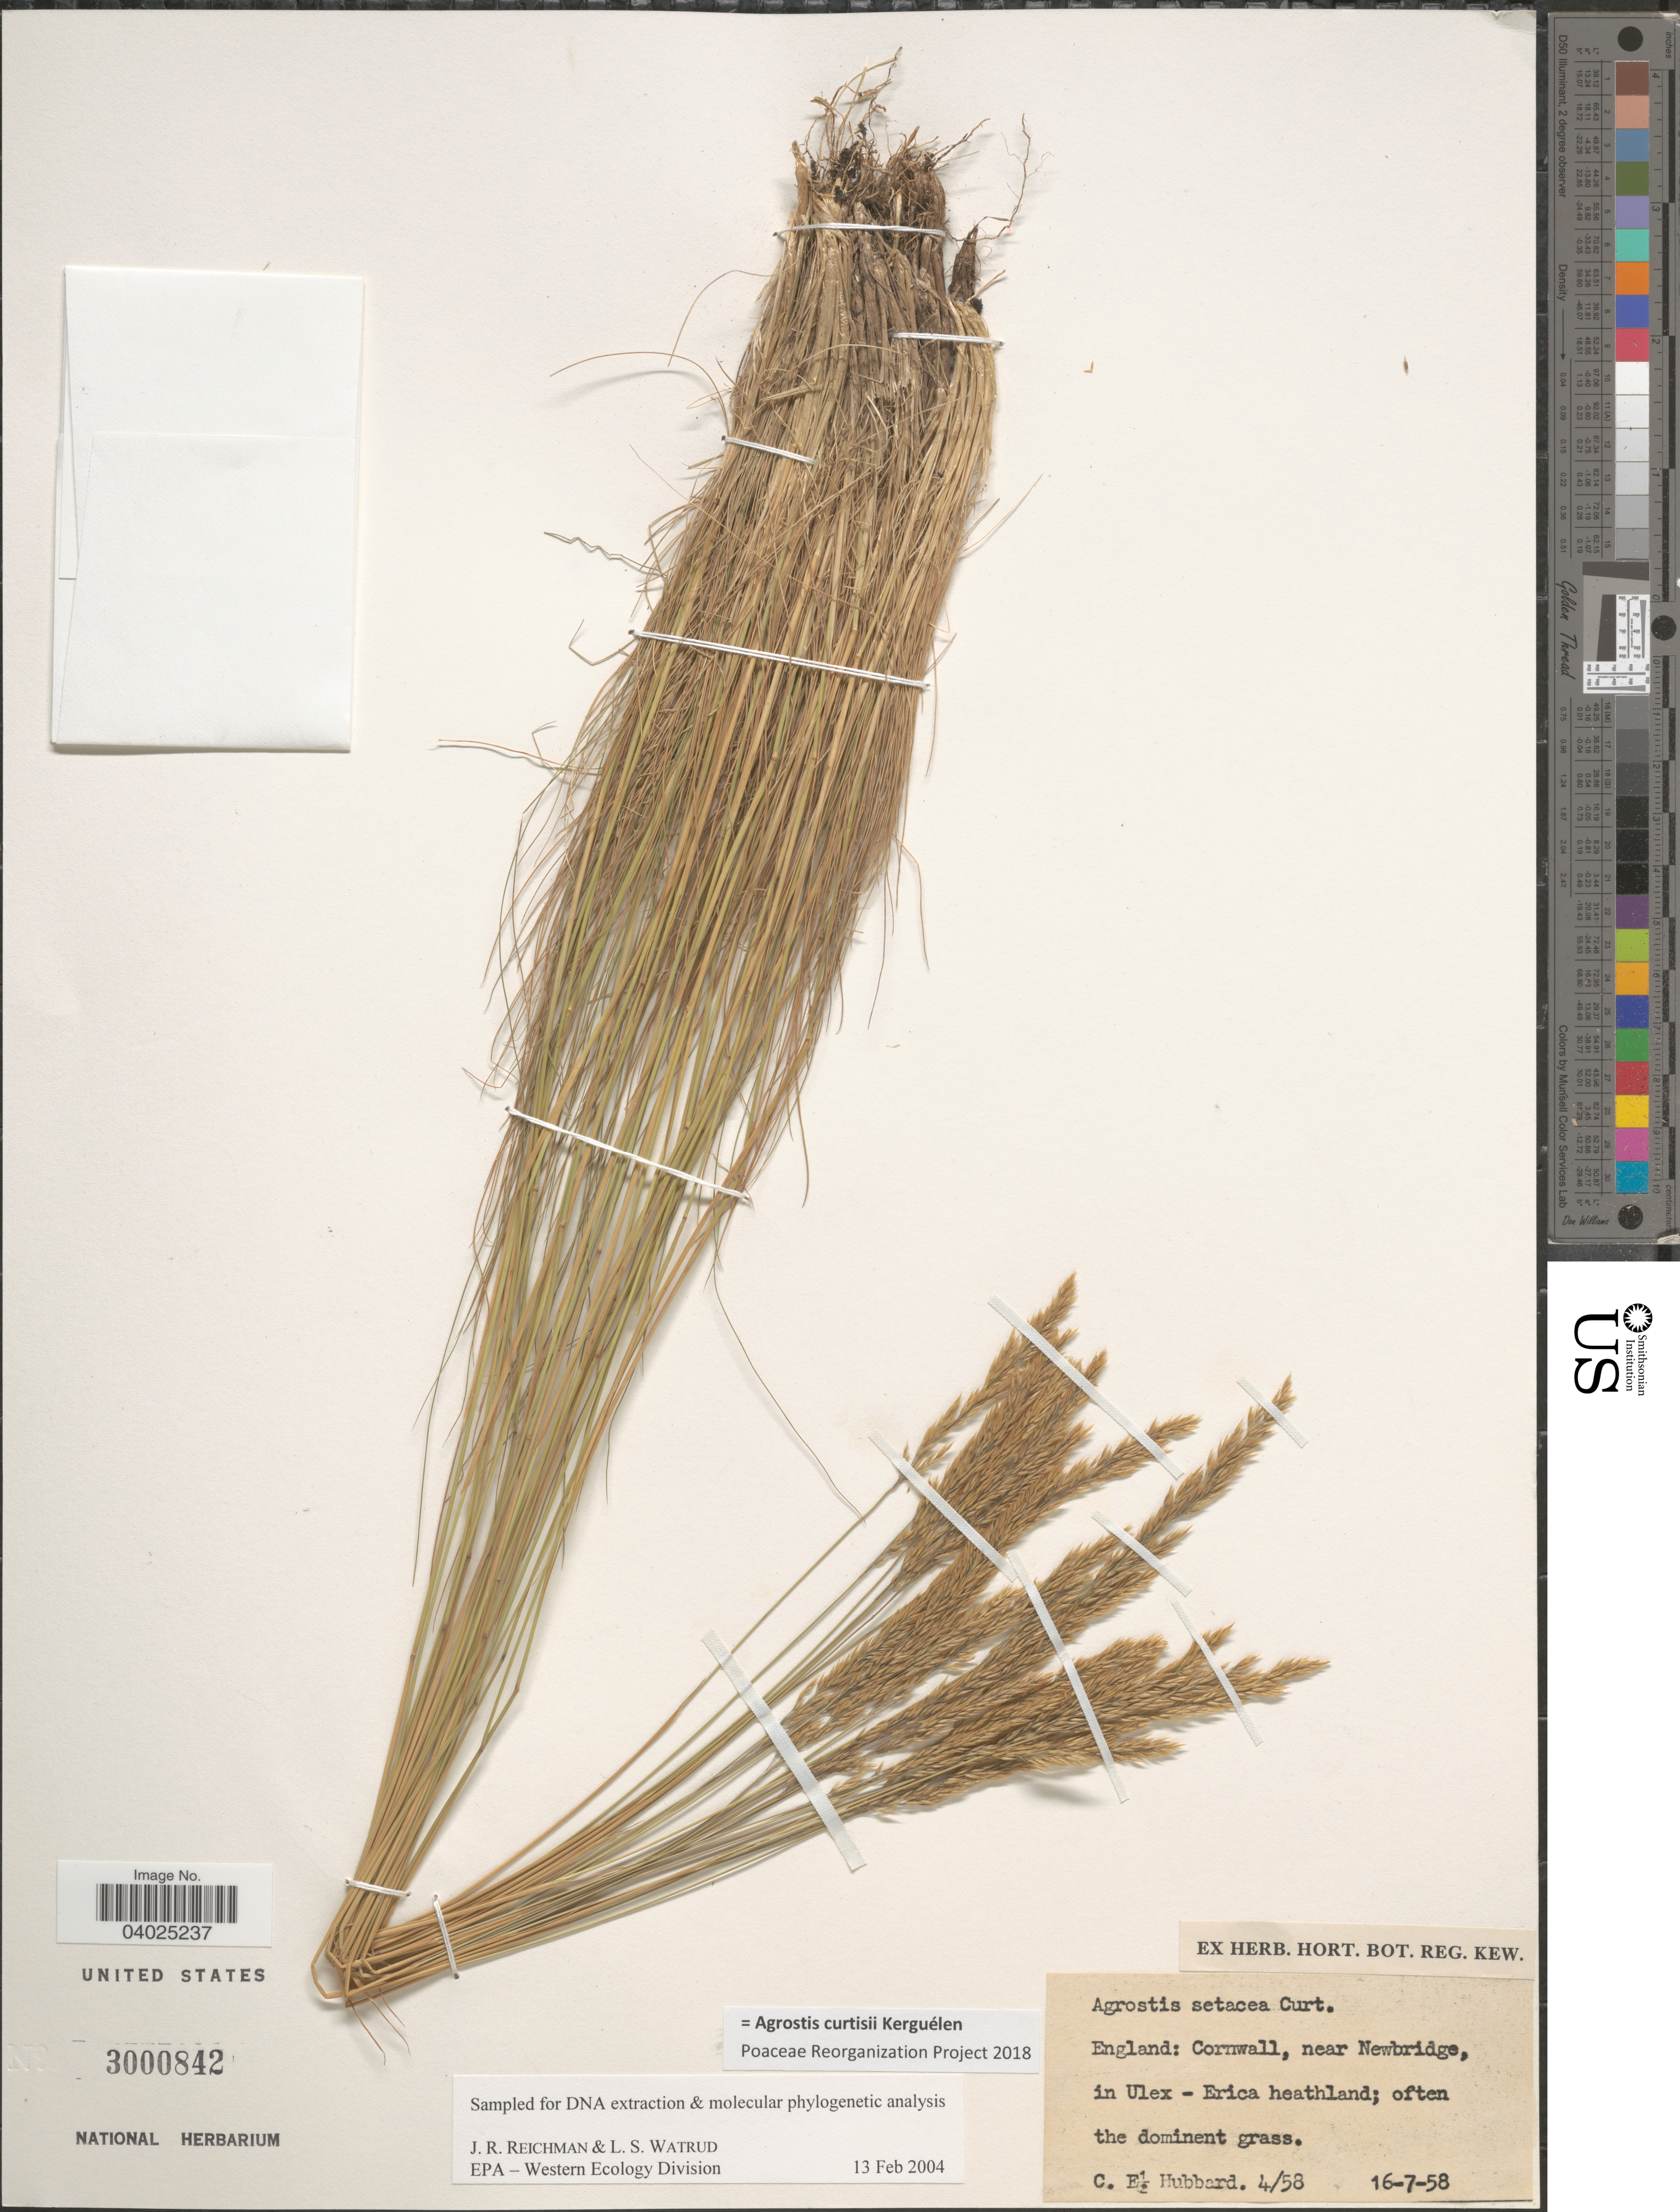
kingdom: Plantae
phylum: Tracheophyta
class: Liliopsida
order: Poales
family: Poaceae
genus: Alpagrostis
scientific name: Alpagrostis curtisii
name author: (Kerguélen) P.M. Peterson et al.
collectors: C. E. Hubbard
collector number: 4/58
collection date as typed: Transcribed d/m/y: 16/7/58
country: United Kingdom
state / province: England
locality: Cornwall, near Newbridge, in Ulex - Erica heathland.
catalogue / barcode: US 3000842